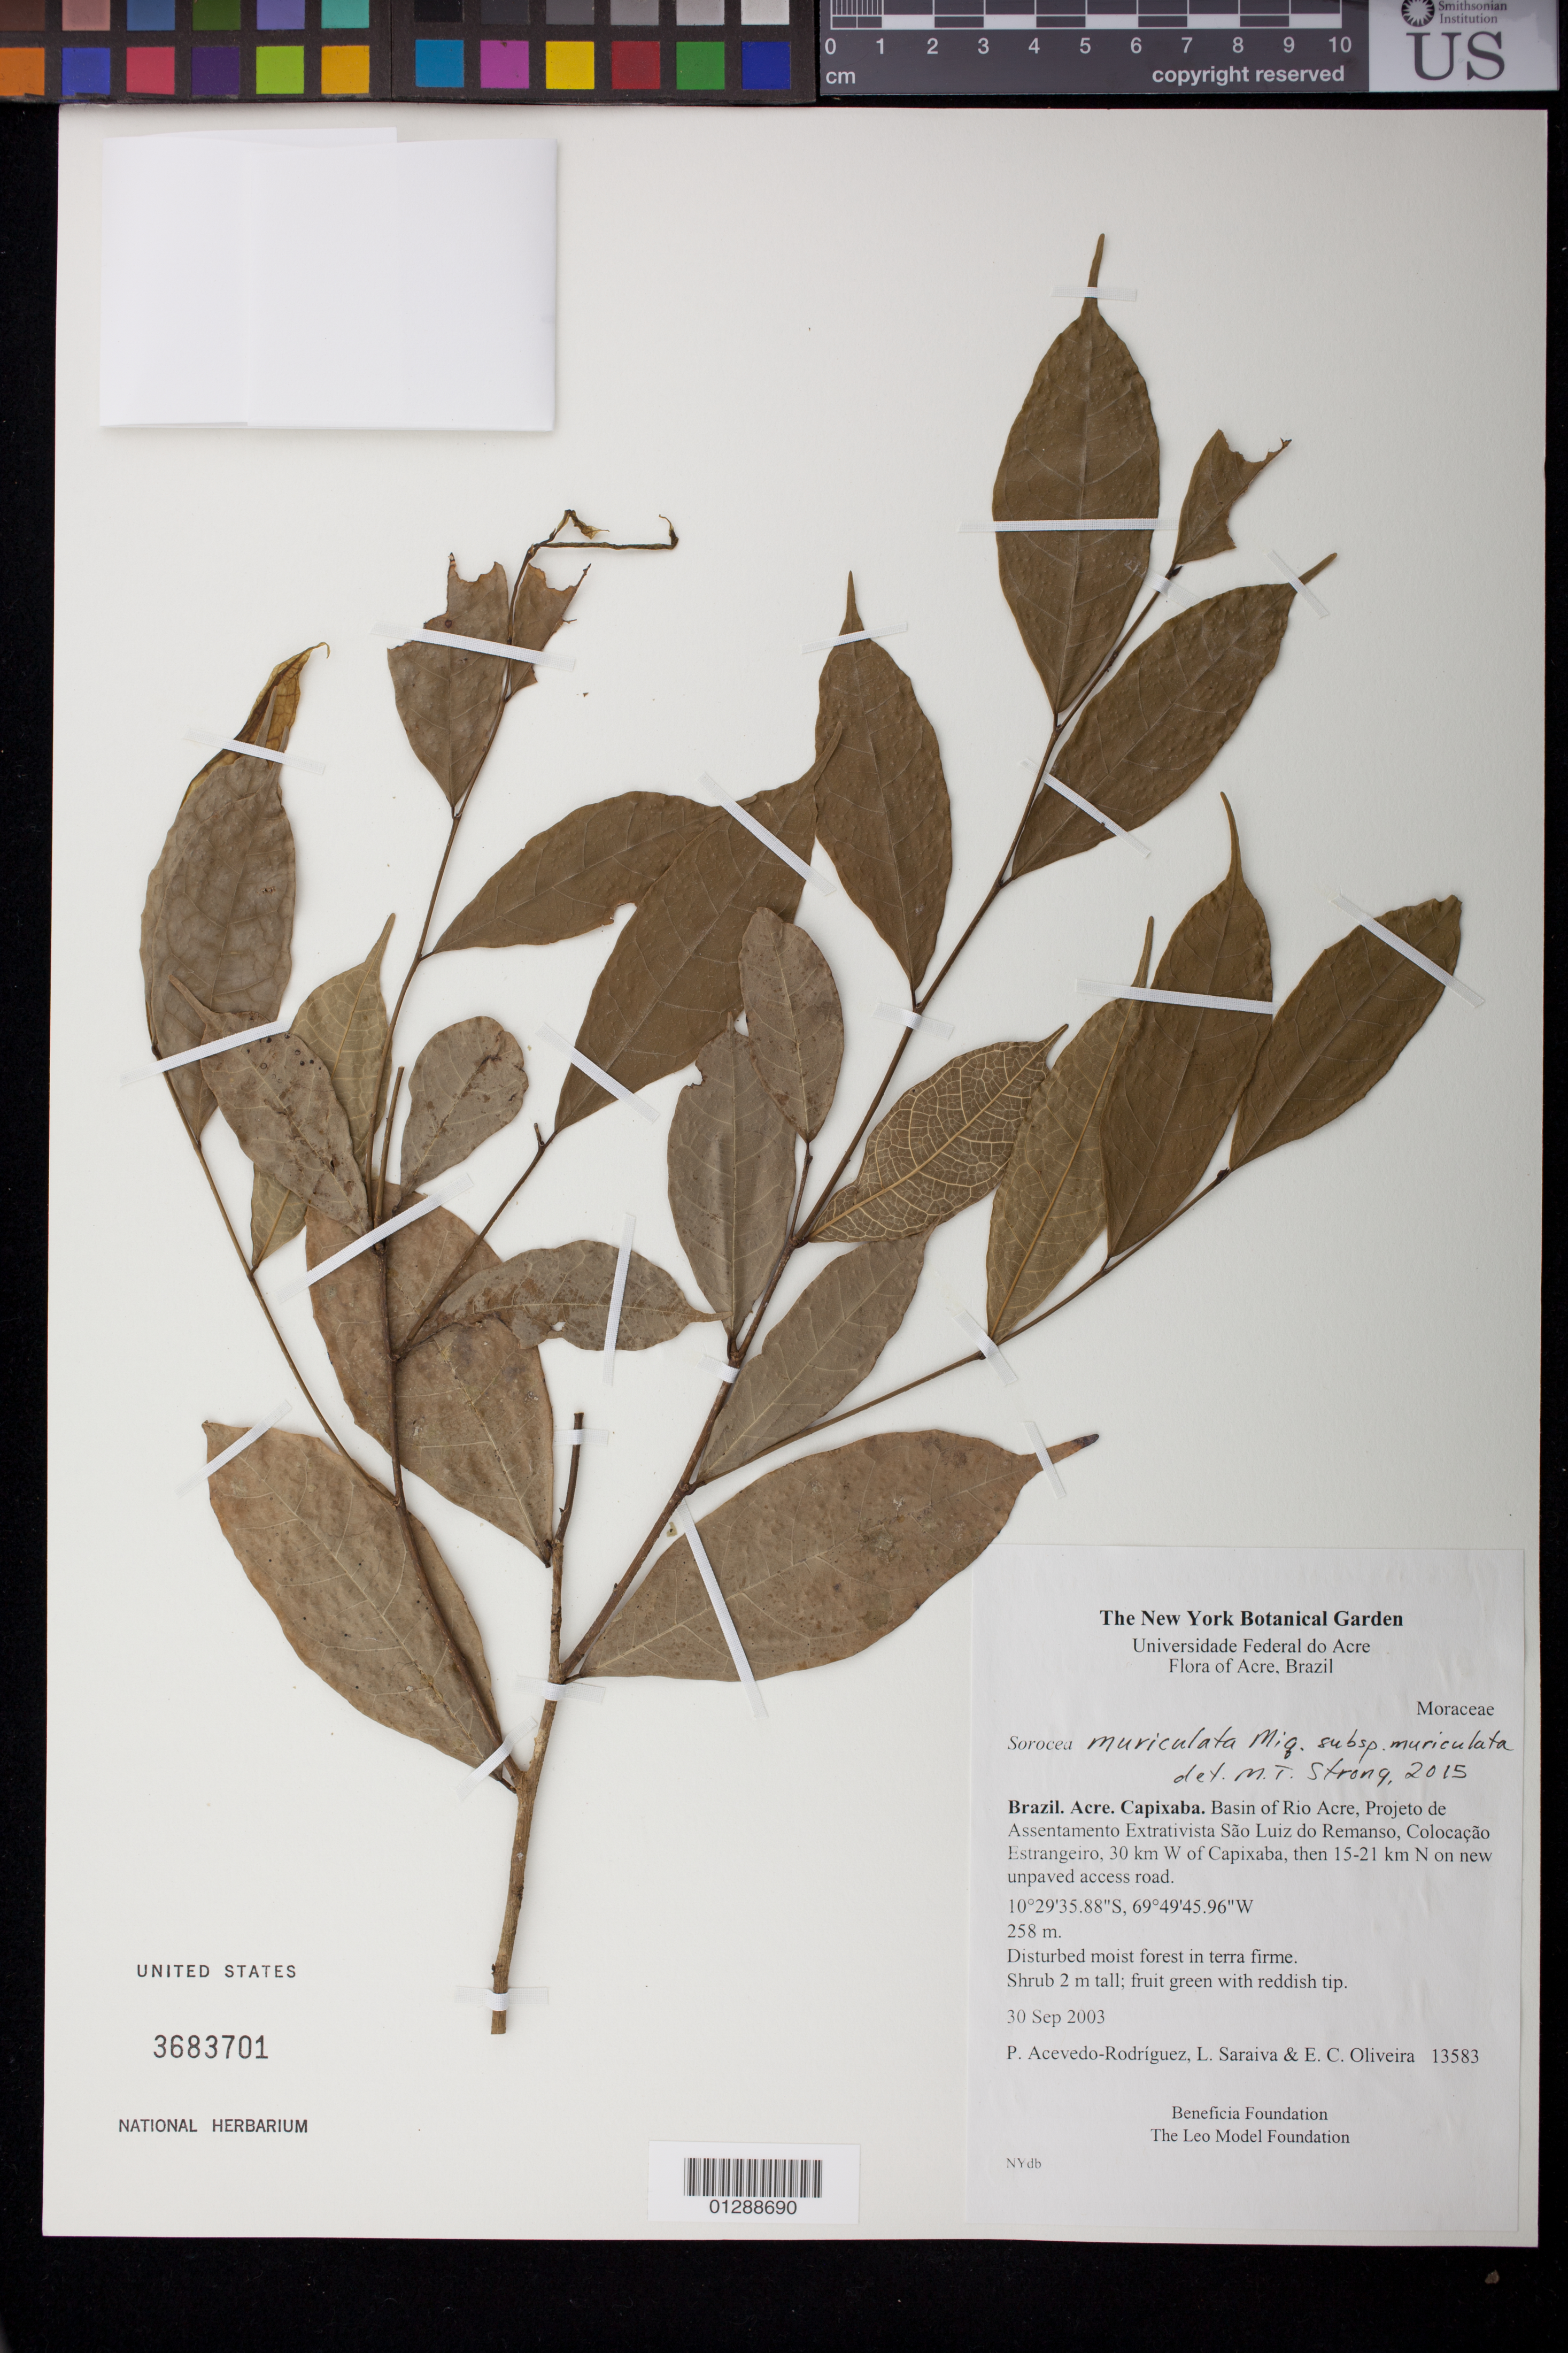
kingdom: Plantae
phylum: Tracheophyta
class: Magnoliopsida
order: Rosales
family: Moraceae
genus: Sorocea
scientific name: Sorocea muriculata subsp. muriculata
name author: Miq.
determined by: Strong, M. T., (US), Smithsonian Institution - National Museum of Natural History (UNITED STATES)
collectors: P. Acevedo-Rodr., L. Saraiva & E. Oliveira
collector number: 13583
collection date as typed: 30 Sep 2003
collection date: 2003-09-30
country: Brazil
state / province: Acre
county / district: Capichaba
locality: Acre: Mun. Capichaba.; Basin of Rio Acre, Projeto de Assentamento Extrativista Sao Luiz do Remanso, Colocaçao Estrangeiro, 30 km w of Capixaba, then 15-21 km N on new unpaved access road.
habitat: Disturbed primary moist, terra firme forest.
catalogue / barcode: US 3683701